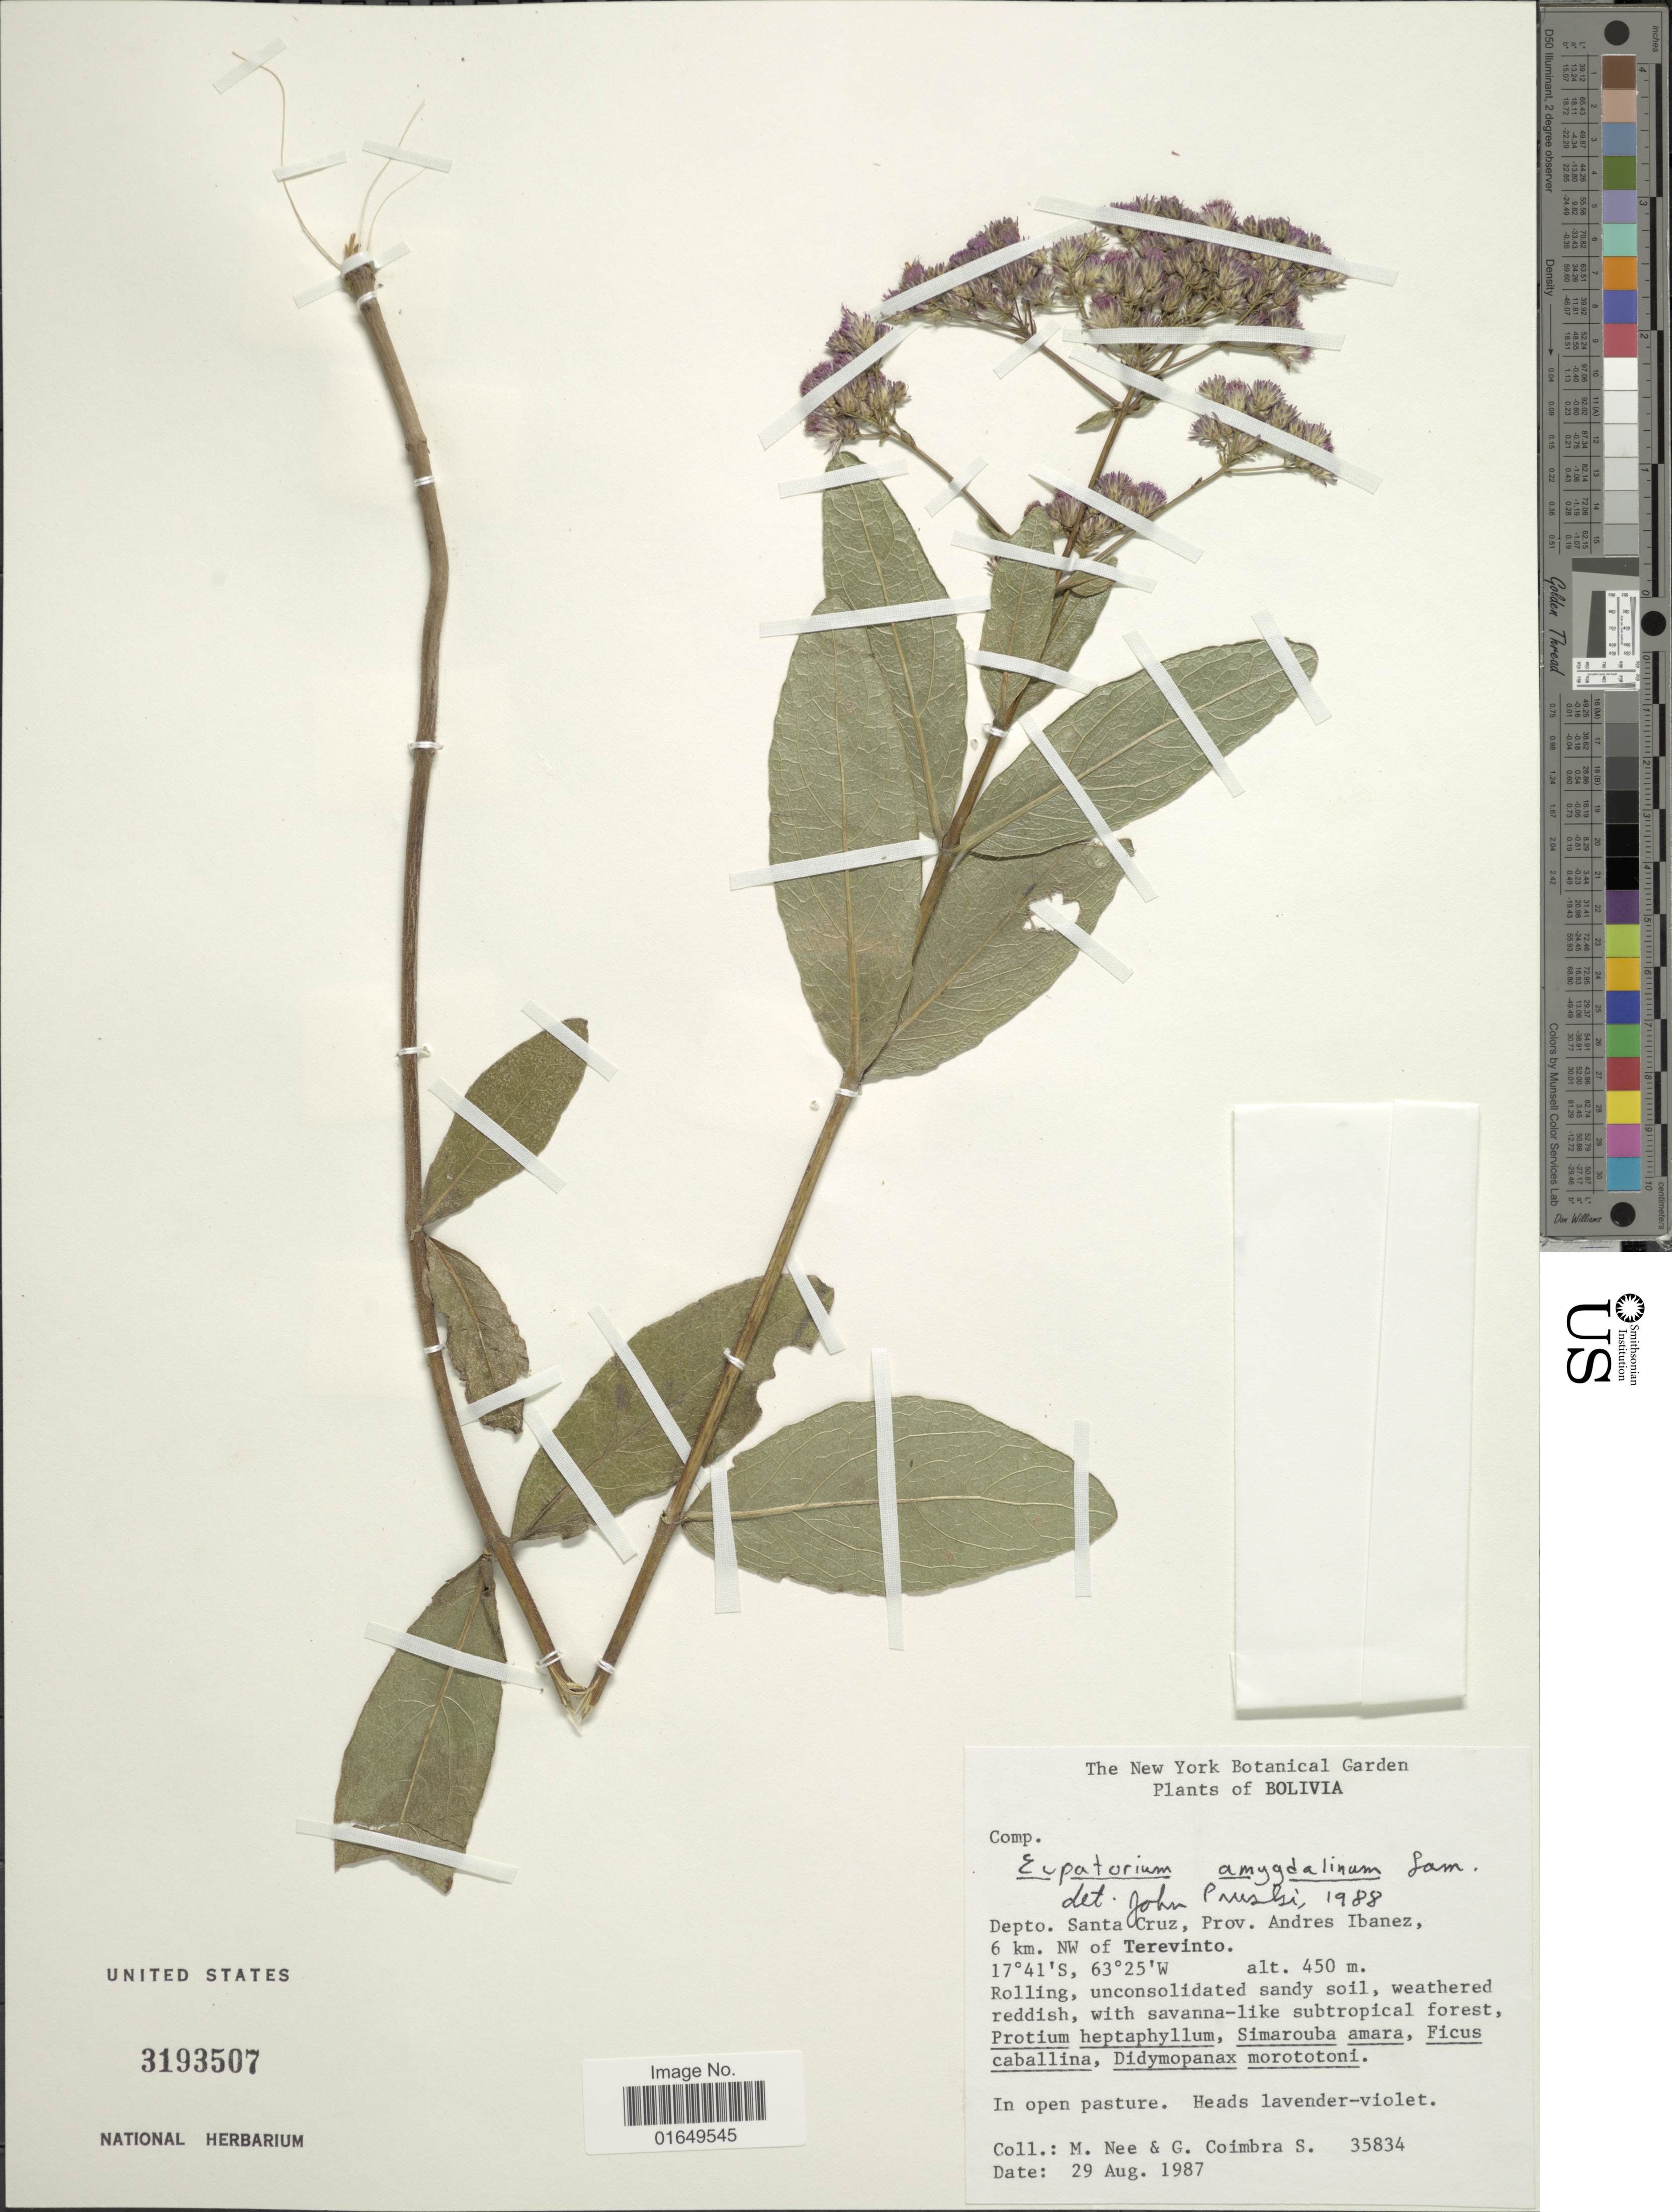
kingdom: Plantae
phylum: Tracheophyta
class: Magnoliopsida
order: Asterales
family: Asteraceae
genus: Ayapana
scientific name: Ayapana amygdalina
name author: (Lam.) R.M. King & H. Rob.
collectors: M. Nee & G. Coimbra S.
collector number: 35834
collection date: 1987-08-29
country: Bolivia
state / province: Santa Cruz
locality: Prov. Andres Ibanez, 6 km. NW of Terevinto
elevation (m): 450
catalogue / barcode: US 3193507